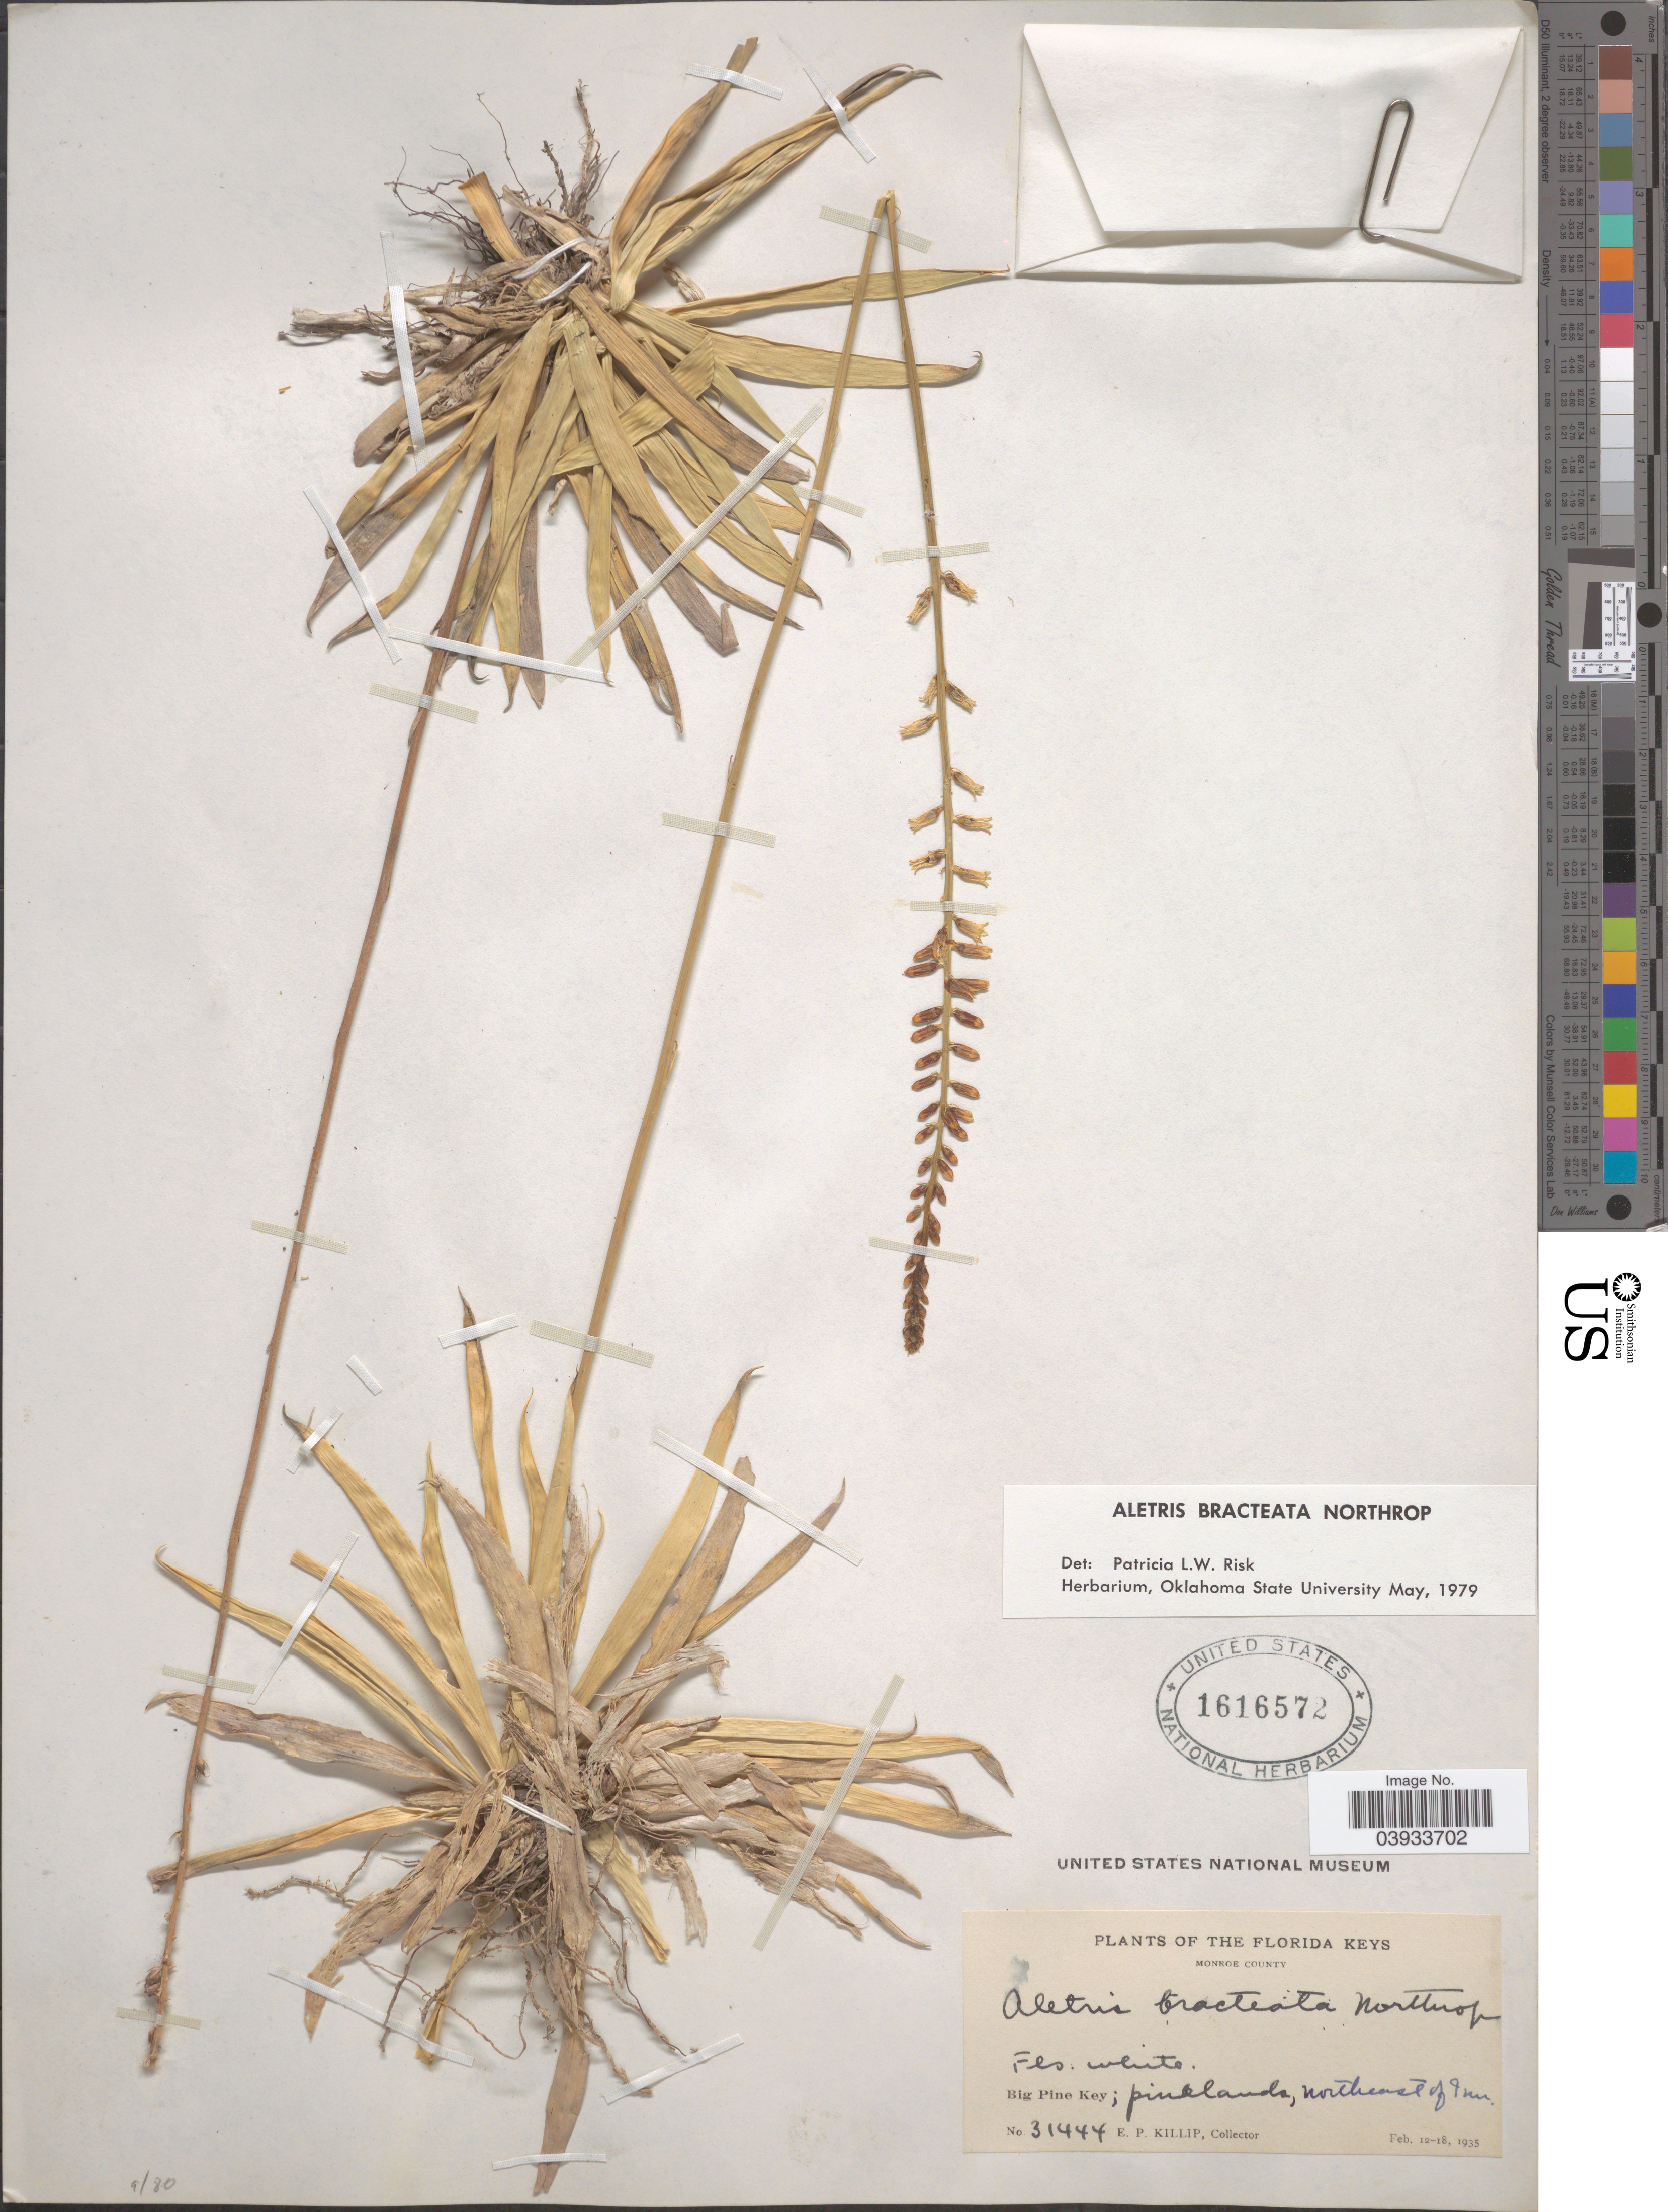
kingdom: Plantae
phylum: Tracheophyta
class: Liliopsida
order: Dioscoreales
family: Nartheciaceae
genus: Aletris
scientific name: Aletris bracteata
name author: Northr.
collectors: E. P. Killip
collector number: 31444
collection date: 1935-02-12/1935-02-18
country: United States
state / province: Florida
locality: The Florida Keys. Monroe County. Big Pine Key; pinelands, northeast of Inn.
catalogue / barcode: US 1616572